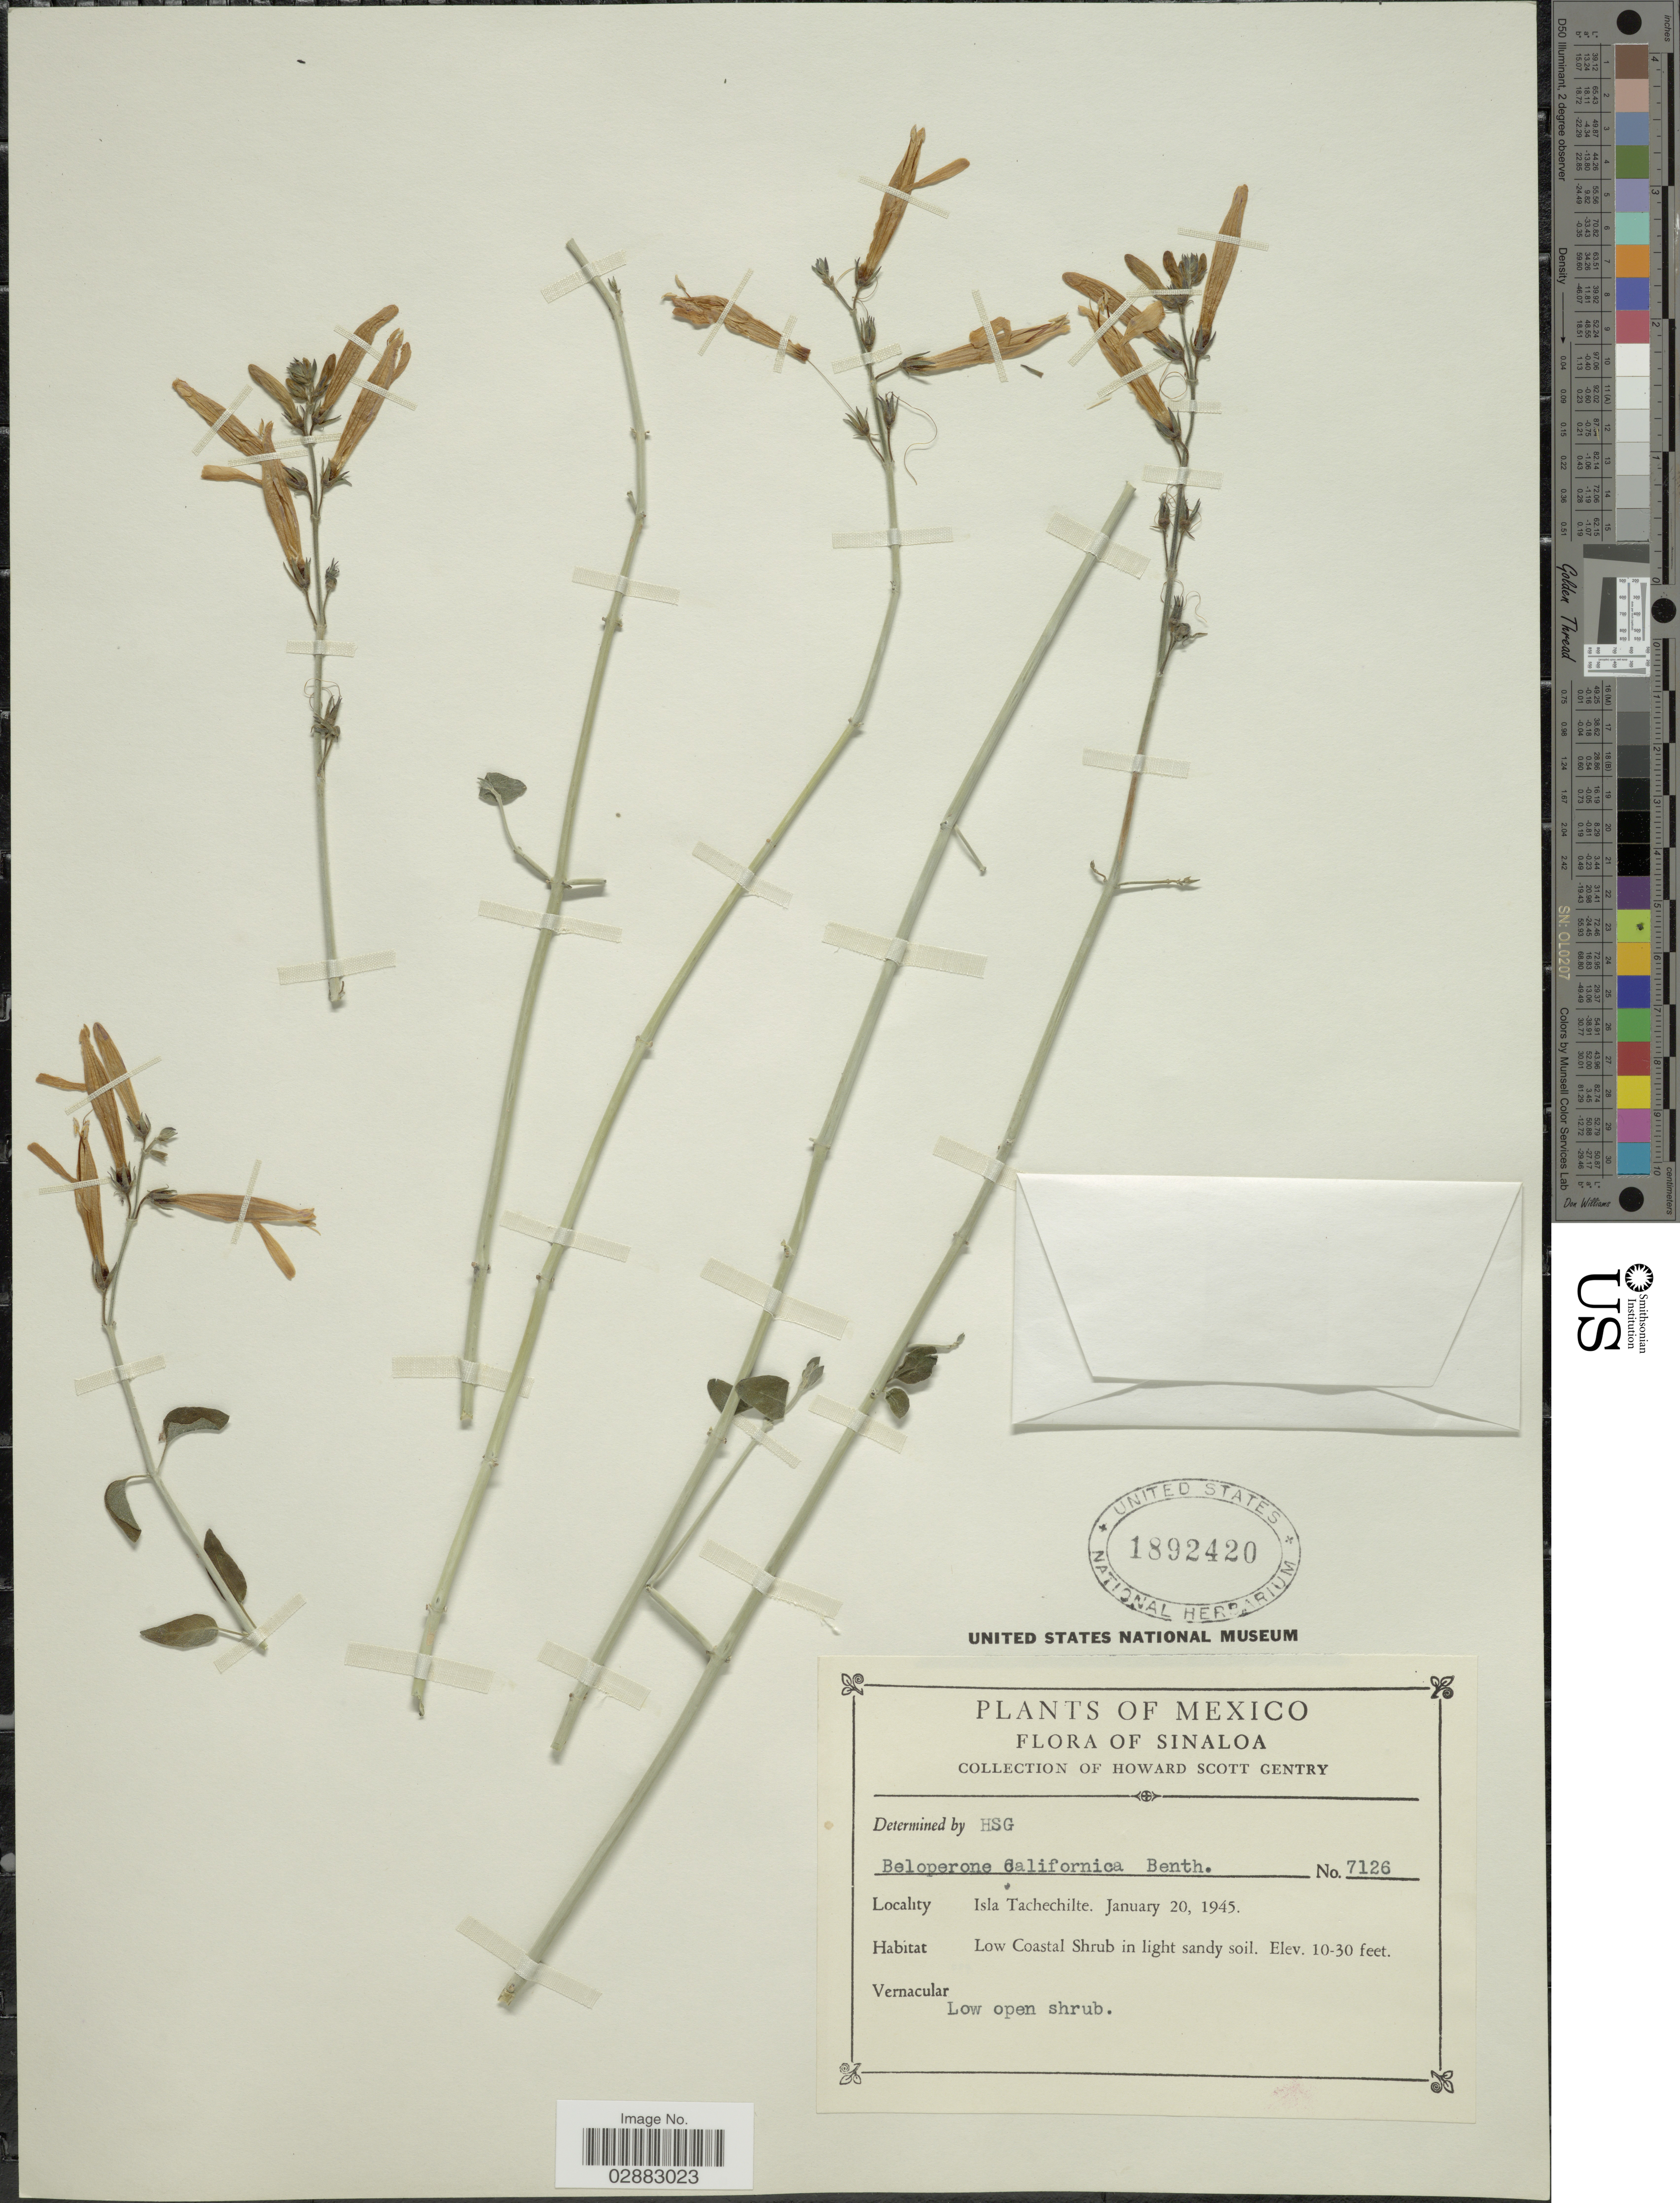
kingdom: Plantae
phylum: Tracheophyta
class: Magnoliopsida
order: Lamiales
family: Acanthaceae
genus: Beloperone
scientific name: Beloperone californica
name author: Benth.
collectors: H. S. Gentry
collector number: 7126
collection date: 1945-01-20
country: Mexico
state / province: Sinaloa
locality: Isla Tachechilte.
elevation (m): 3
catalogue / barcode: US 1892420